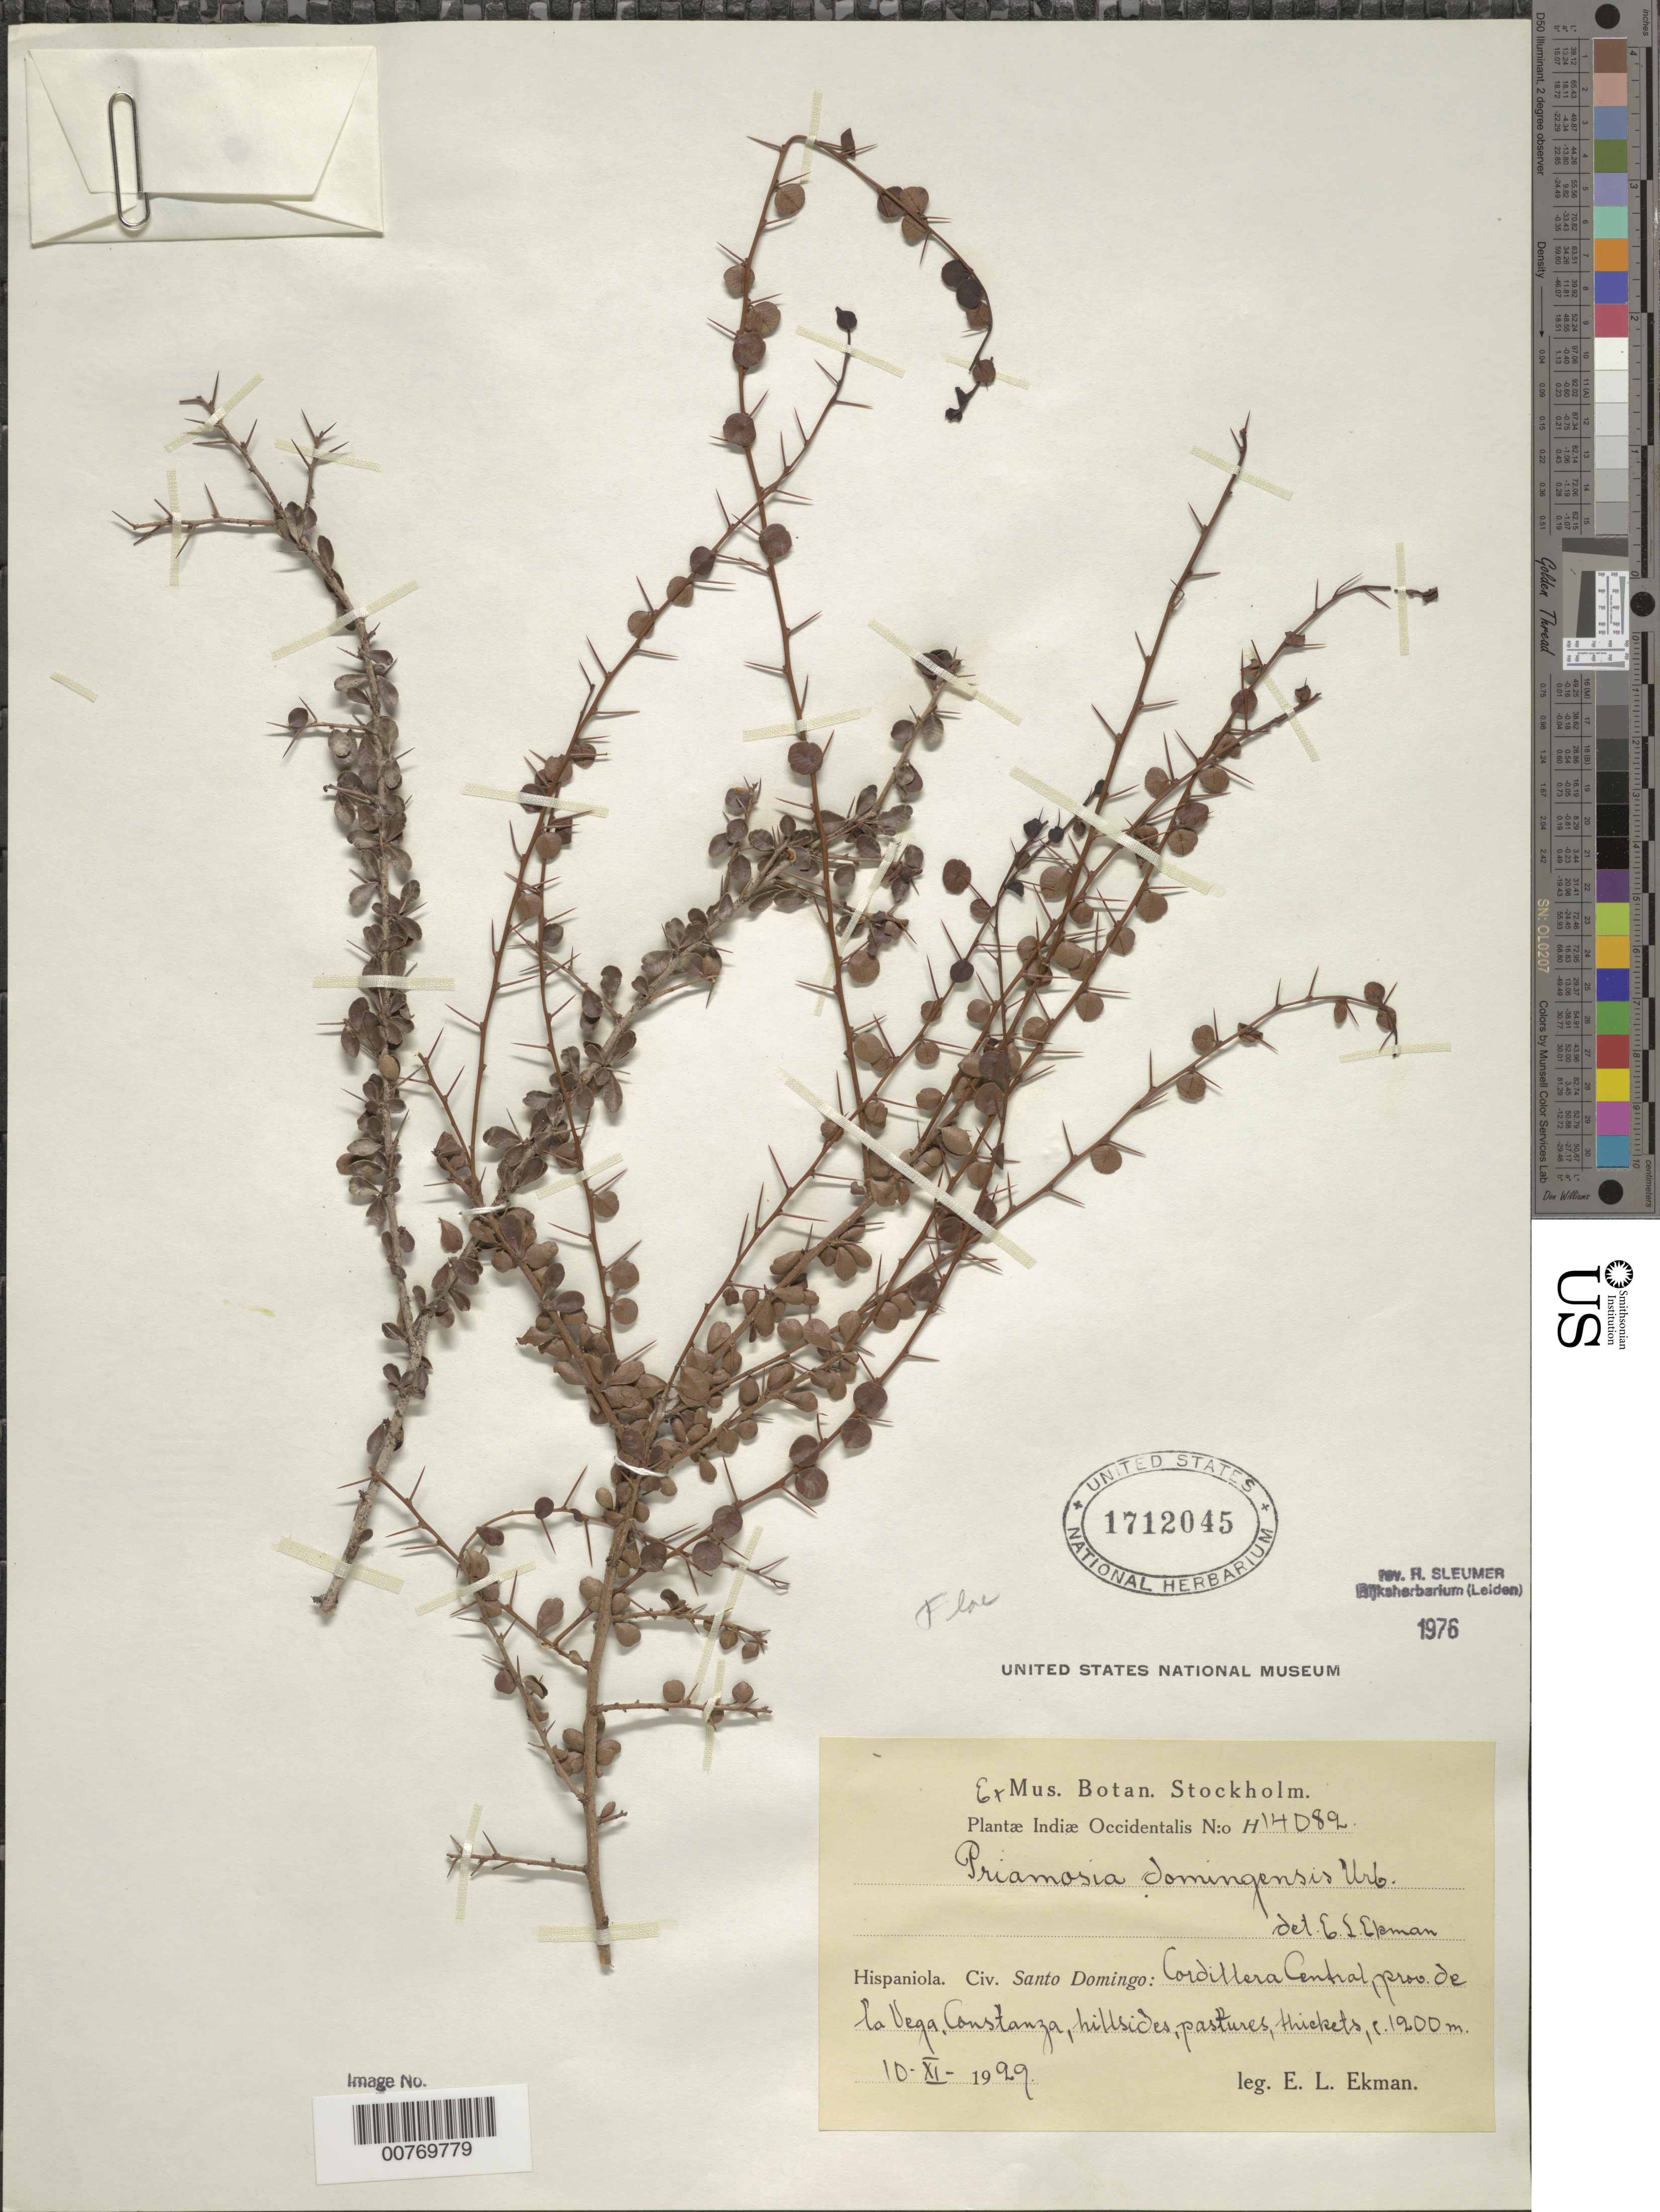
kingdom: Plantae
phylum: Tracheophyta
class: Magnoliopsida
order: Malpighiales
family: Salicaceae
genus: Xylosma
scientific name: Xylosma domingensis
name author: (Urb.) Alford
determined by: Sleumer, H. O.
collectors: E. L. Ekman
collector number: H 14082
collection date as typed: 10 Nov 1929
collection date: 1929-11-10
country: Dominican Republic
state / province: La Vega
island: Hispaniola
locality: Cordillera Central, Constanza.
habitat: Hillside, pstures, thickets.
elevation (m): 1200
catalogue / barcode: US 1712045